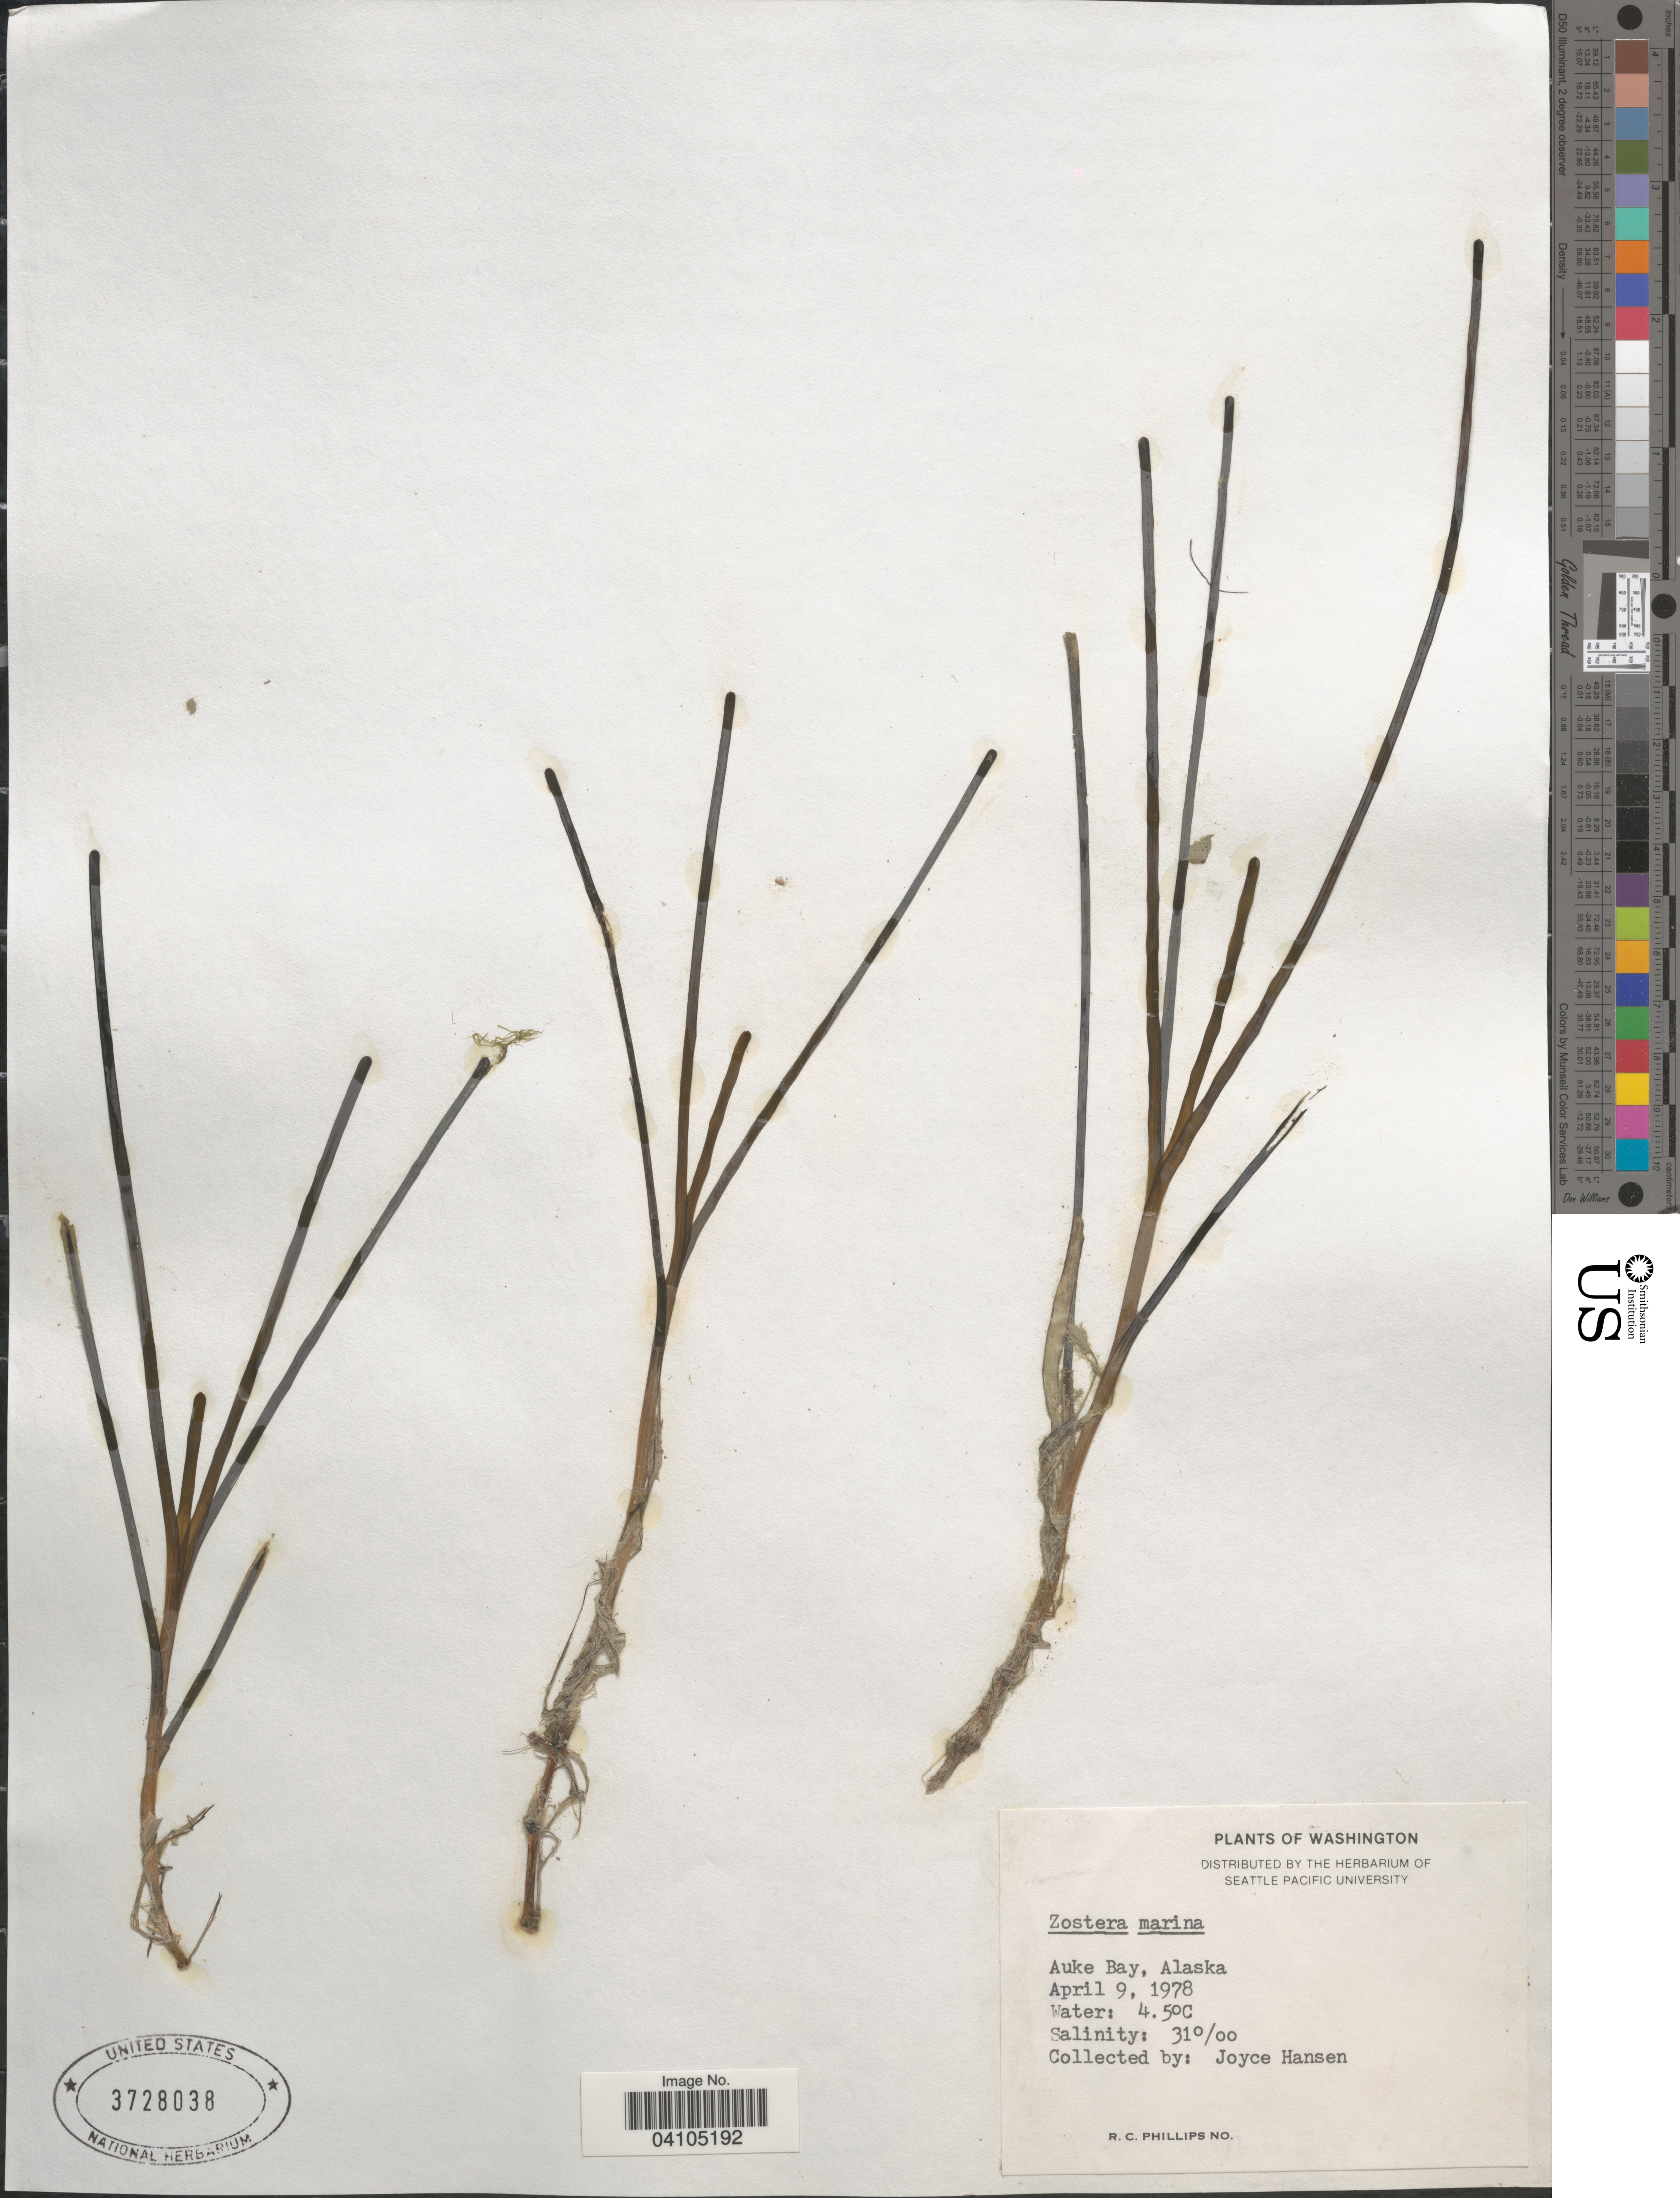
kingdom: Plantae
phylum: Tracheophyta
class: Liliopsida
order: Alismatales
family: Zosteraceae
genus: Zostera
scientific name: Zostera marina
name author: L.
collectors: J. Hanson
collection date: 1978-04-09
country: United States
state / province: Alaska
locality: Auke Bay.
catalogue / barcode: US 3728038